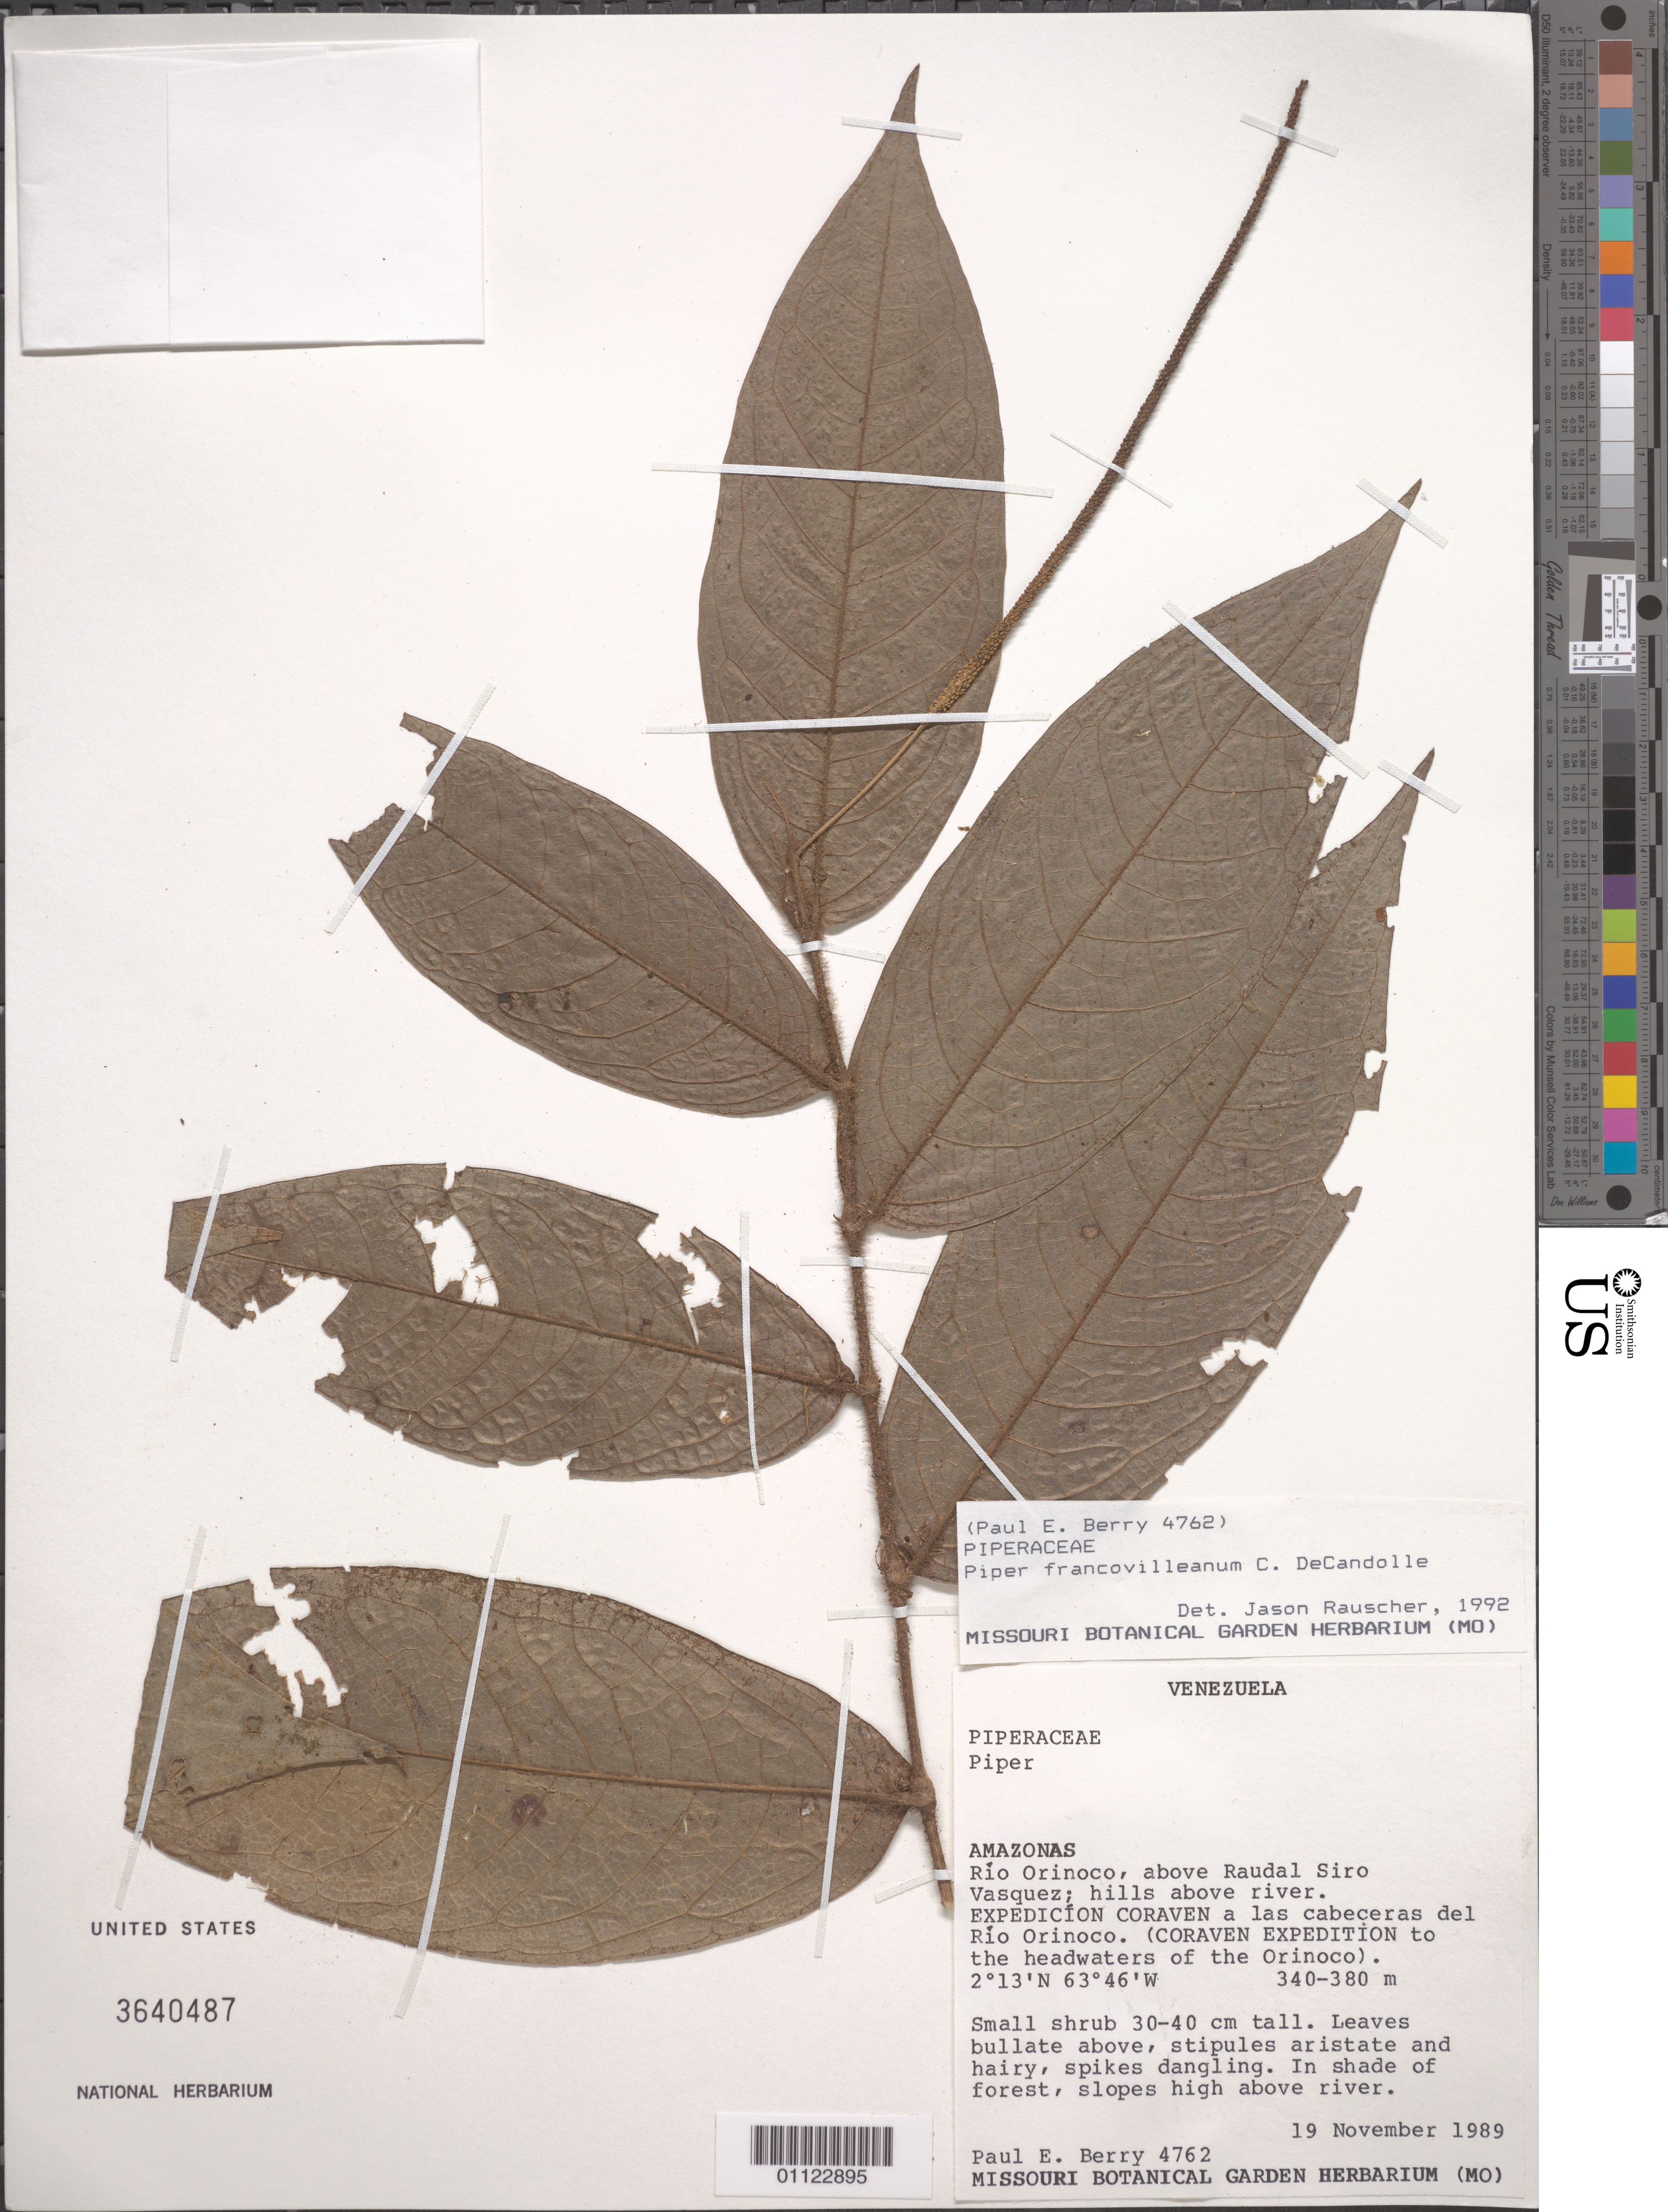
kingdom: Plantae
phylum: Tracheophyta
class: Magnoliopsida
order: Piperales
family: Piperaceae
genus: Piper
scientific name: Piper francovilleanum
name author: C. DC.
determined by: Rauscher, J.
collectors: P. E. Berry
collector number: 4762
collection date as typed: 19-Nov-89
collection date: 1989-11-19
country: Venezuela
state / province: Amazonas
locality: Rio Orinoco, above Raudal Siro Vasquez; hills above river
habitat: Shade of forest, slopes high above river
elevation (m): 340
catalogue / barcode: US 3640487